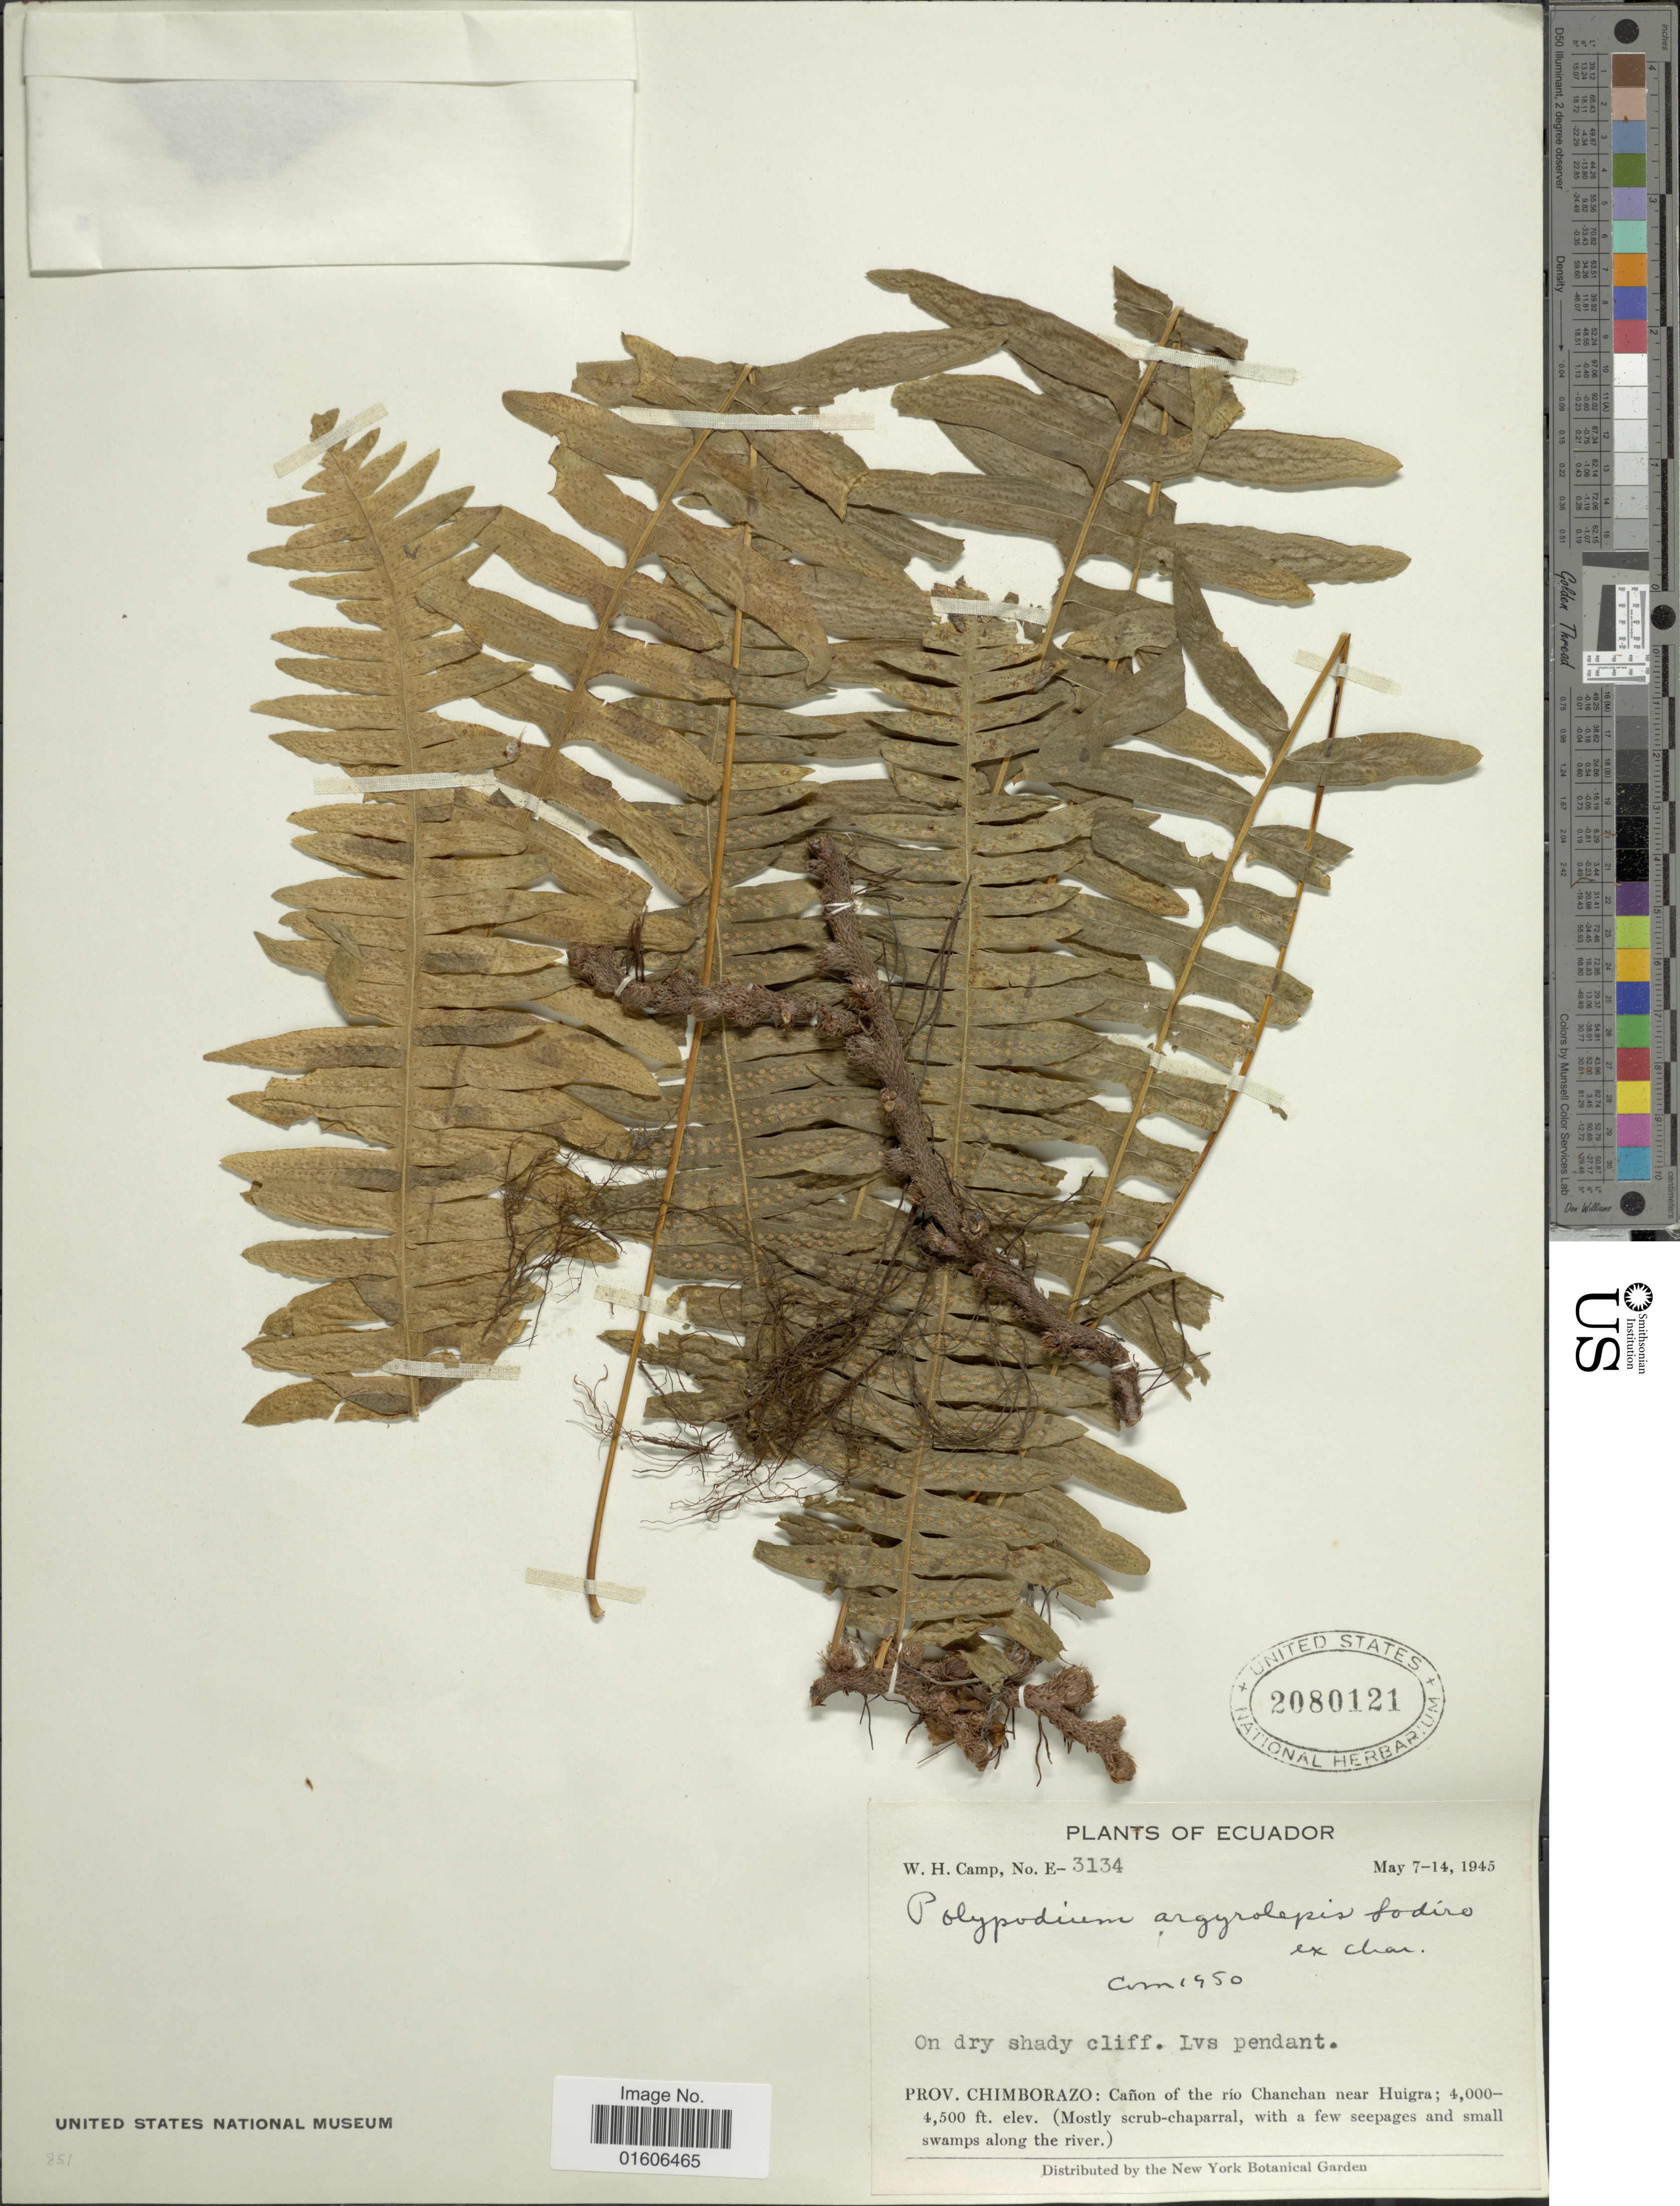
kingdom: Plantae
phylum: Tracheophyta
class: Polypodiopsida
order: Polypodiales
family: Polypodiaceae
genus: Serpocaulon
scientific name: Serpocaulon lasiopus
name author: (Klotzsch) A.R. Sm.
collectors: W. H. Camp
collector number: E-3134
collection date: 1945-05-07/1945-05-14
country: Ecuador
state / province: Chimborazo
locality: Prov. Chimborazo: Cañon of the río Chanchan near Huigra.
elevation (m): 1219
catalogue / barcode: US 2080121